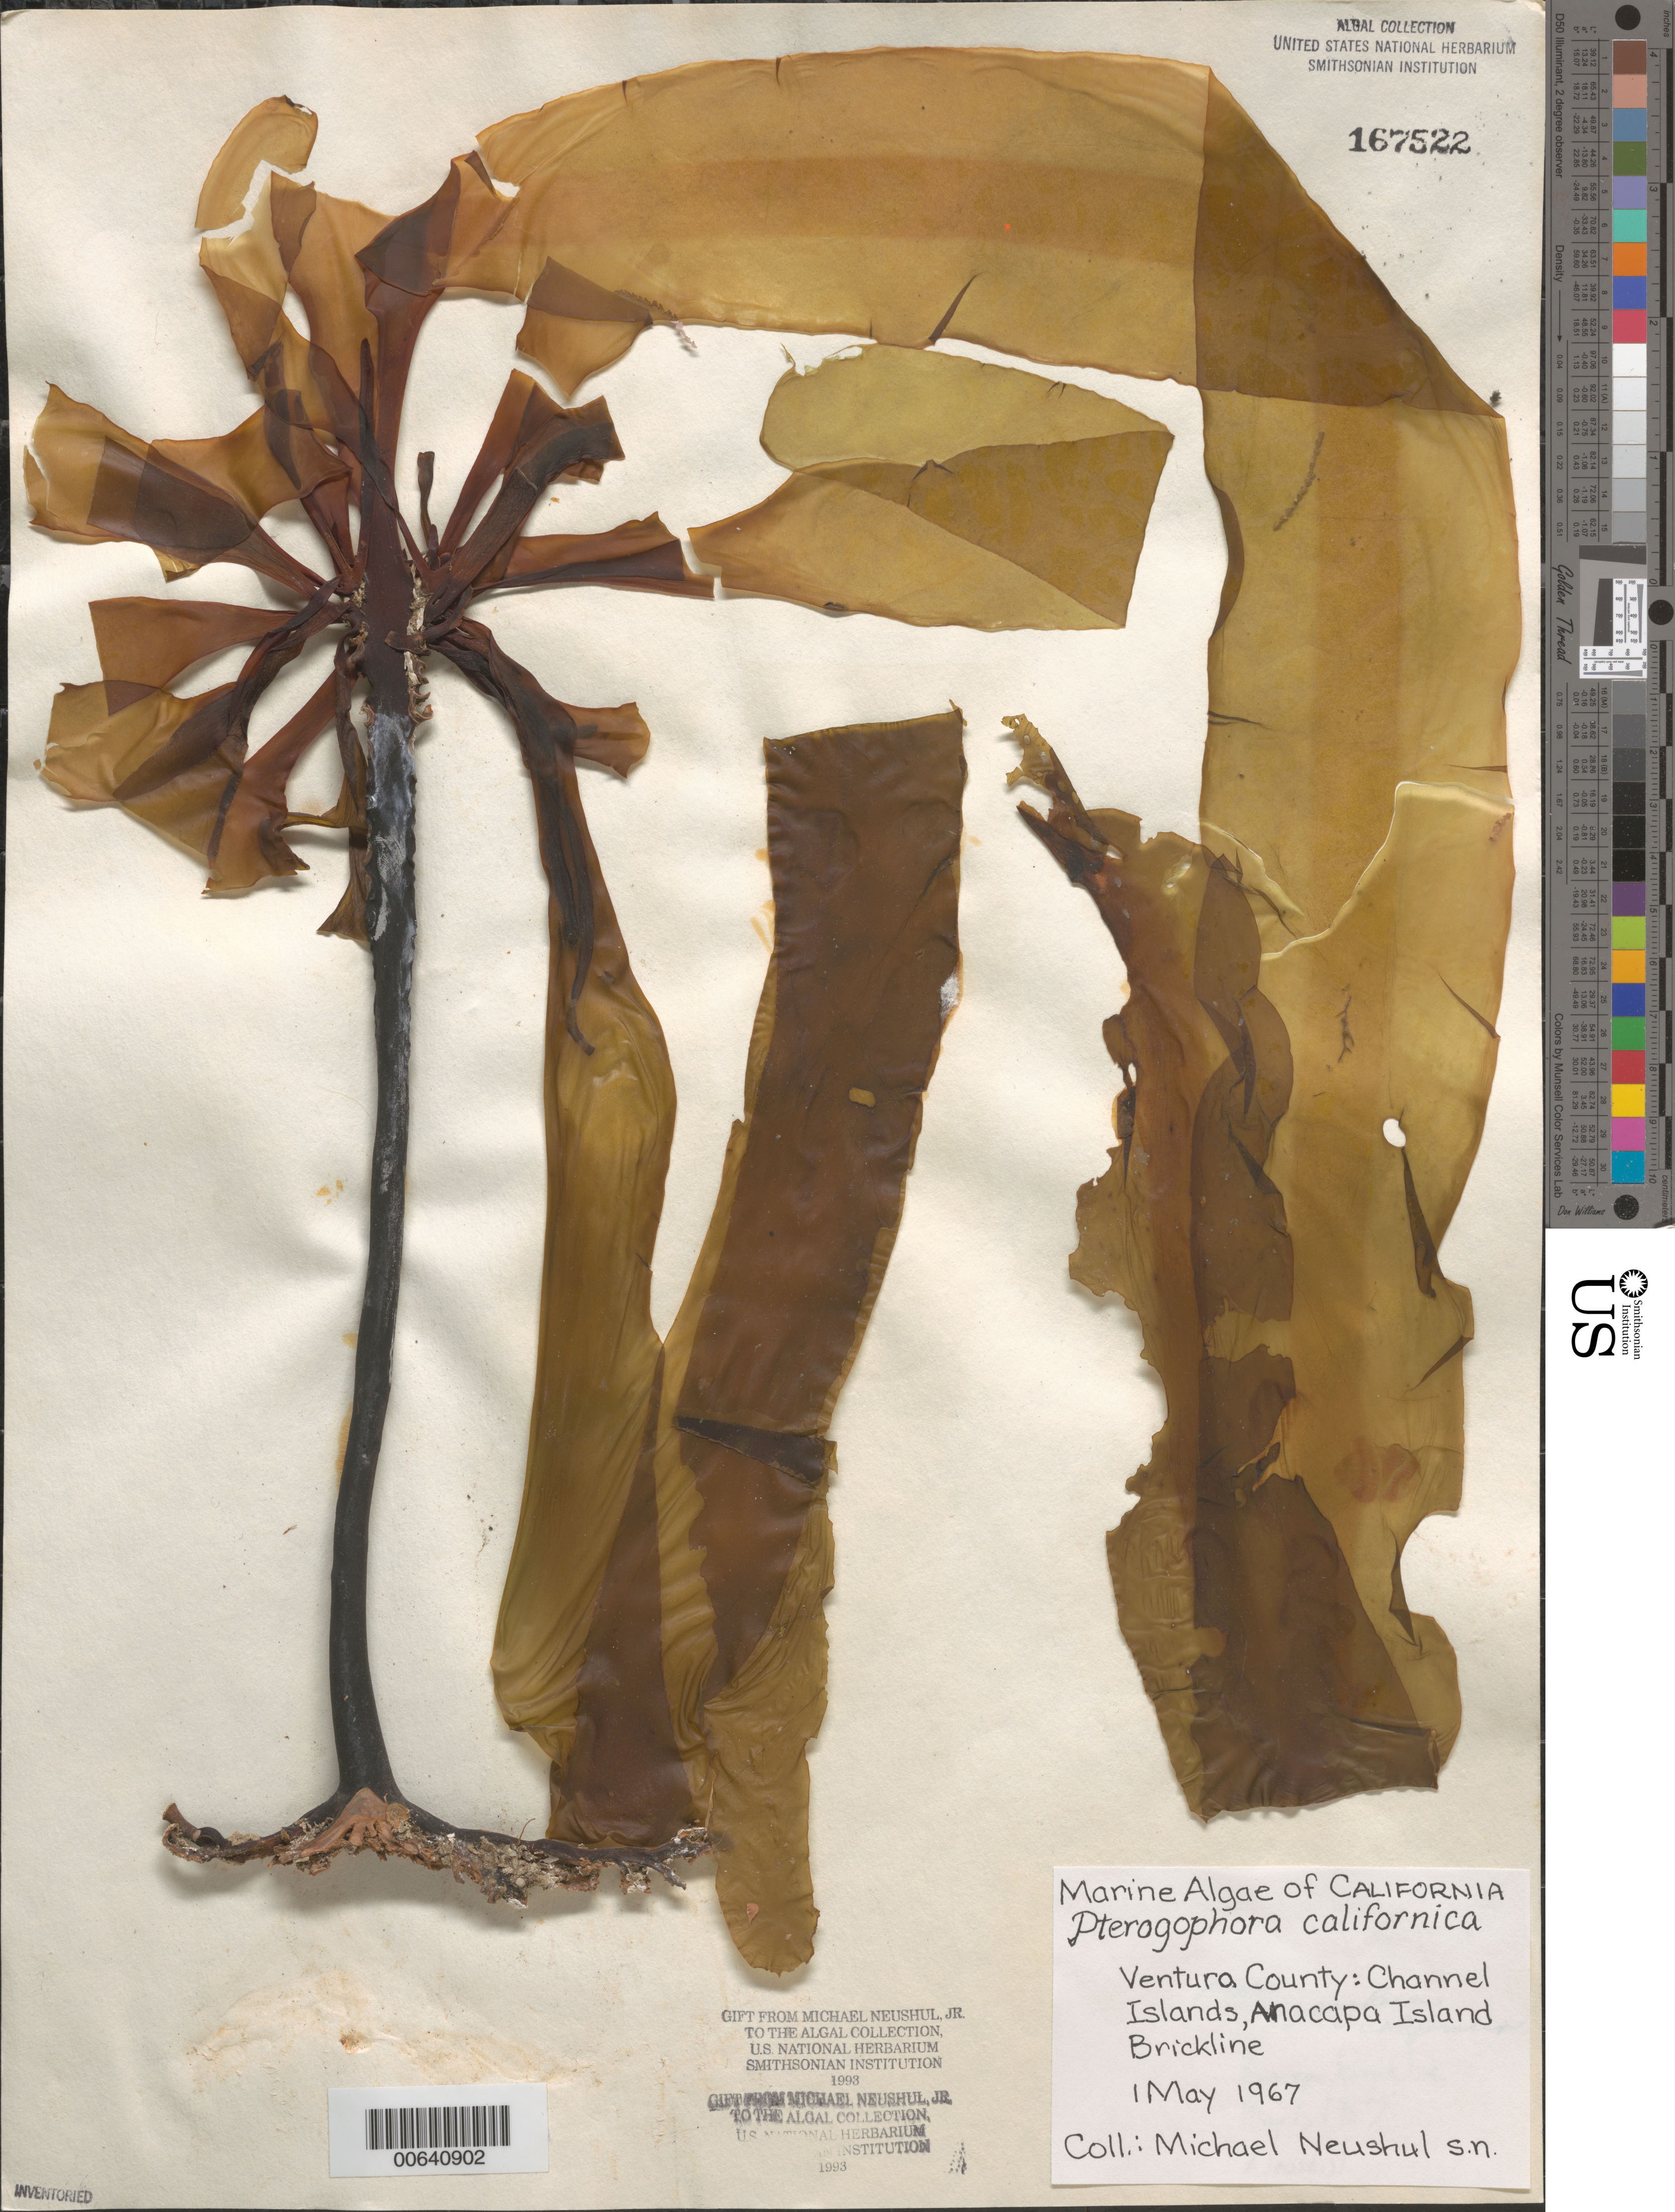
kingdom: Chromista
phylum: Ochrophyta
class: Phaeophyceae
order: Laminariales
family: Alariaceae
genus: Pterygophora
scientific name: Pterygophora californica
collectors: M. Neushul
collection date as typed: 01 May 1967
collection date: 1967-05-01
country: United States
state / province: California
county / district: Ventura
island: Anacapa Island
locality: Brickline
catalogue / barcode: US 167522